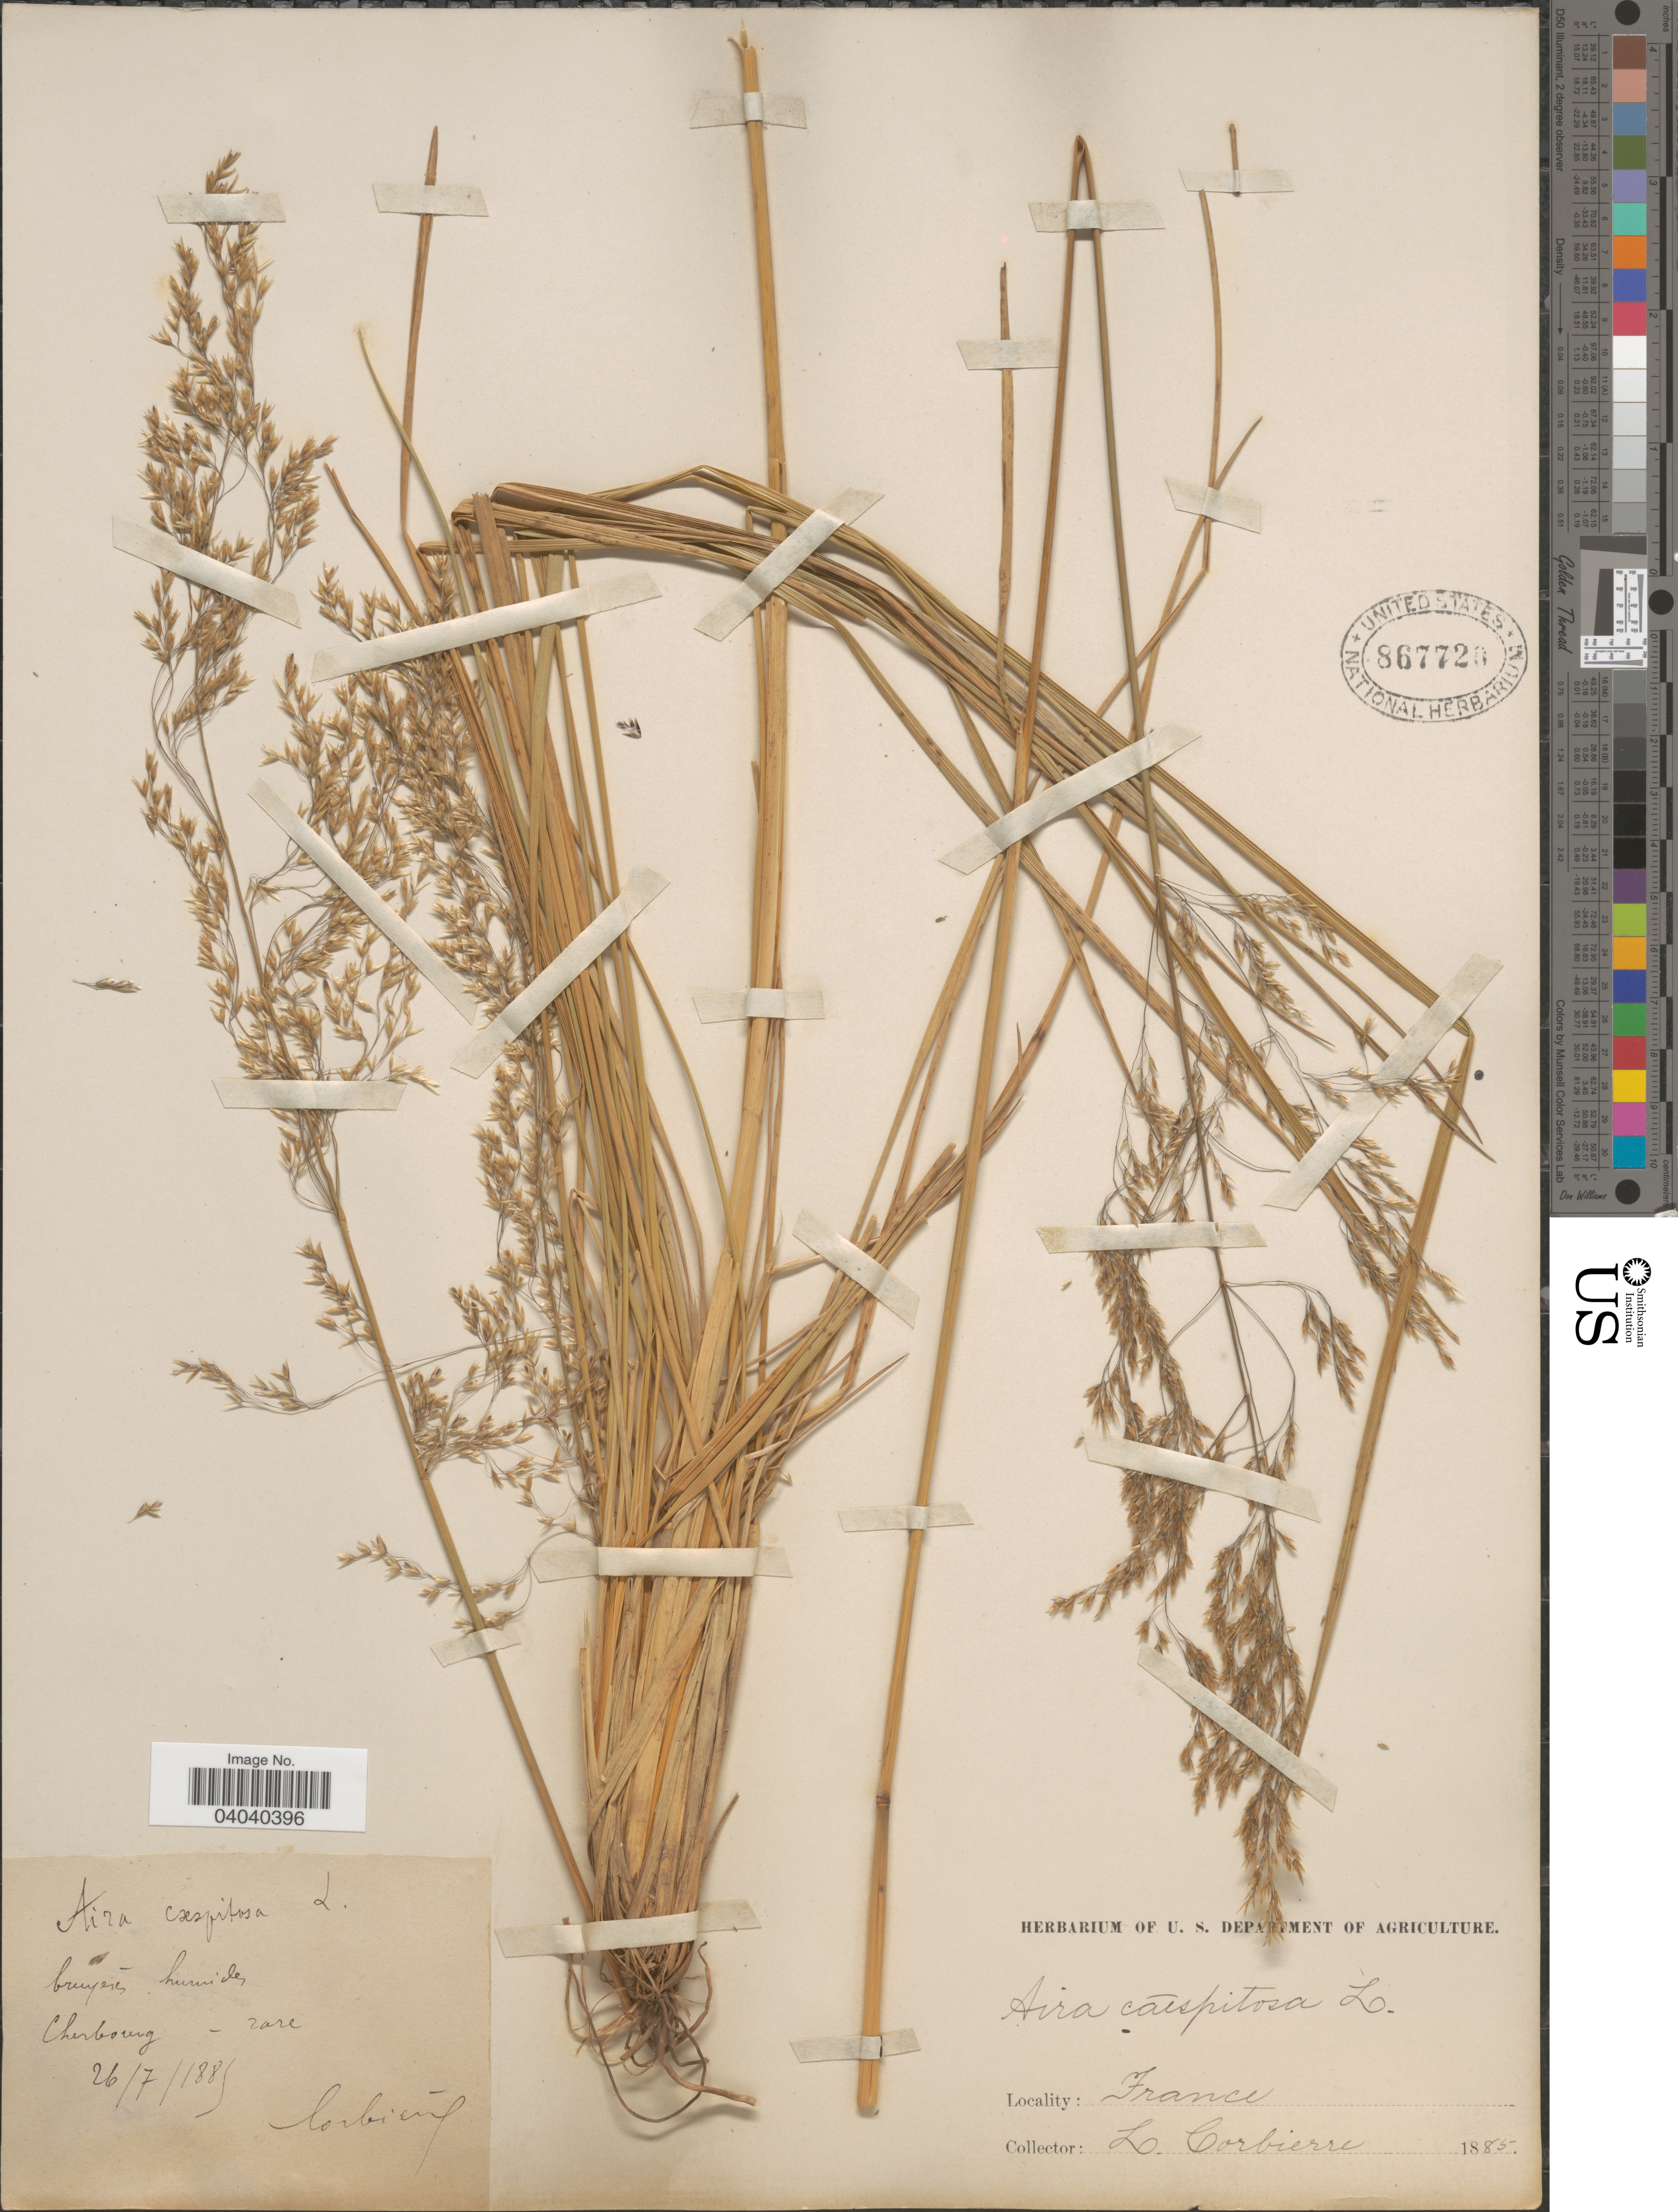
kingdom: Plantae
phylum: Tracheophyta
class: Liliopsida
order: Poales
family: Poaceae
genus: Deschampsia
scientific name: Deschampsia cespitosa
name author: (L.) P. Beauv.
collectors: L. Corbière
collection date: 1885-07-26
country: France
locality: Cherbourg.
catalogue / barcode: US 867720